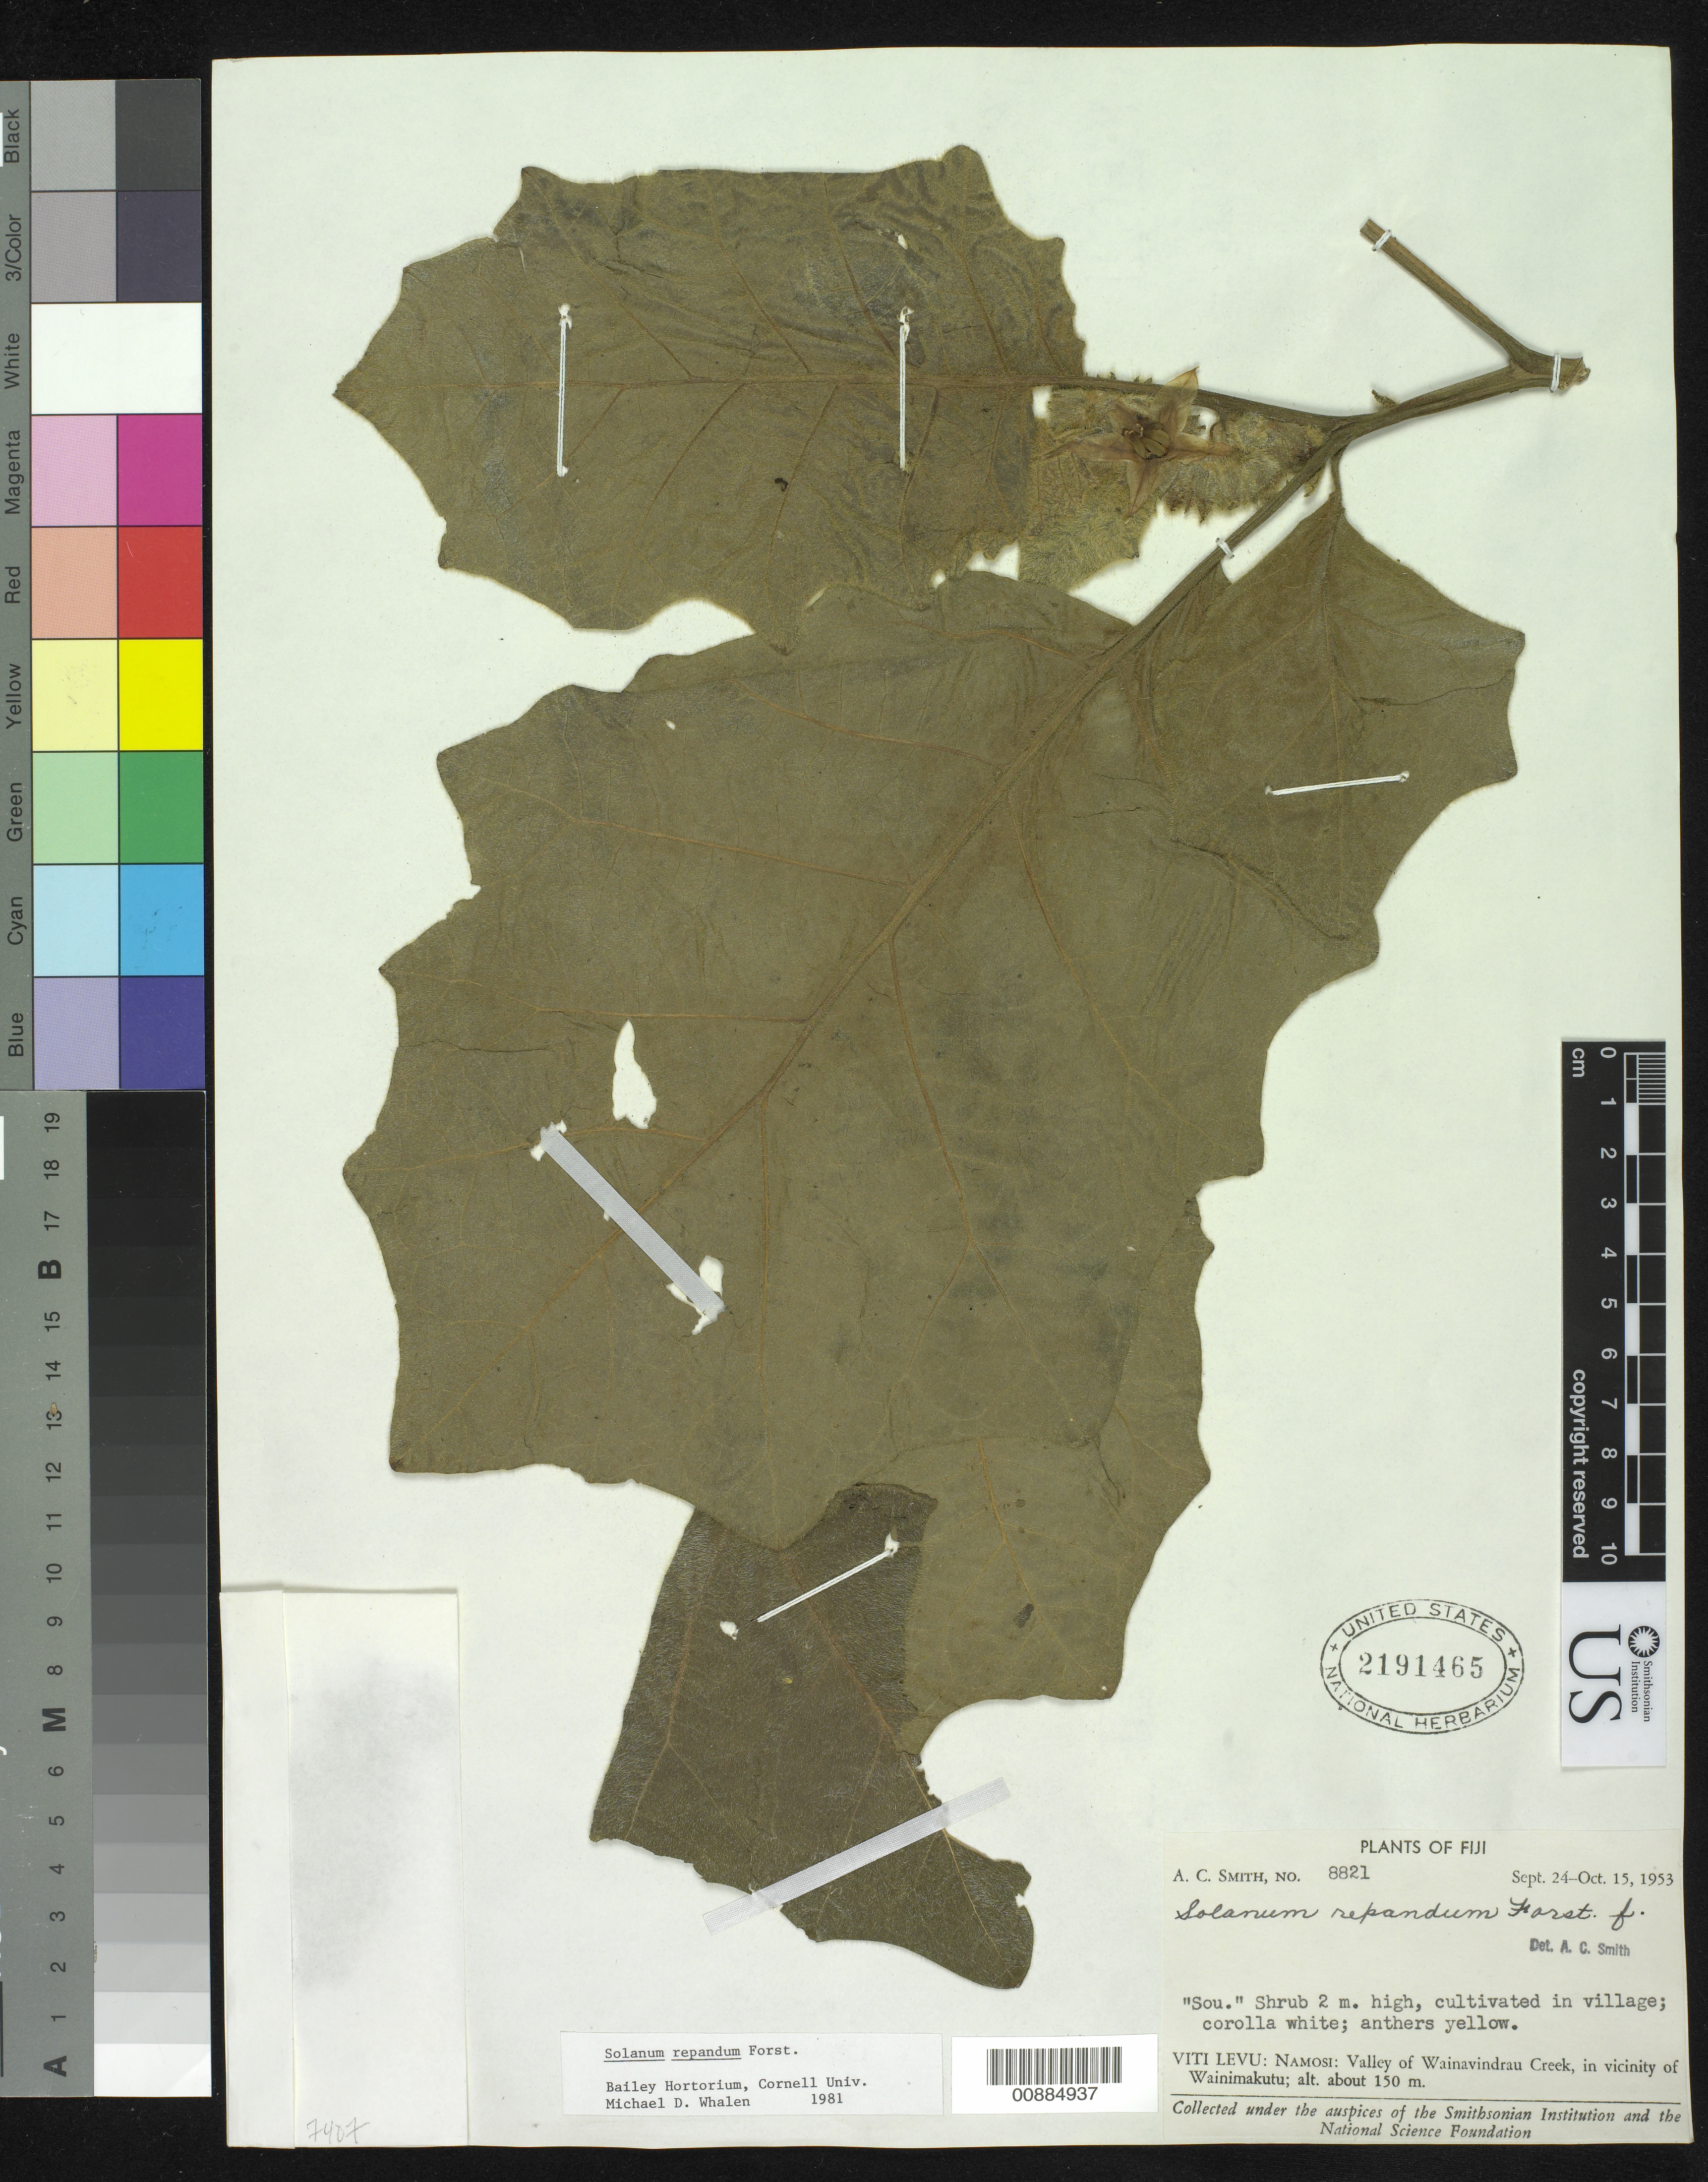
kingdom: Plantae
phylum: Tracheophyta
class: Magnoliopsida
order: Solanales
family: Solanaceae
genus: Solanum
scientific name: Solanum repandum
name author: G. Forst.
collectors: C. A. Smith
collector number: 8821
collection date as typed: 24 Sep 1953 to 15 Oct 1953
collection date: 1953-09-24/1953-10-15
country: Fiji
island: Viti Levu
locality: Valley of Wainavindrau Creek, in vicinity of Wainimakutu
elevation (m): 150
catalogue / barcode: US 2191465